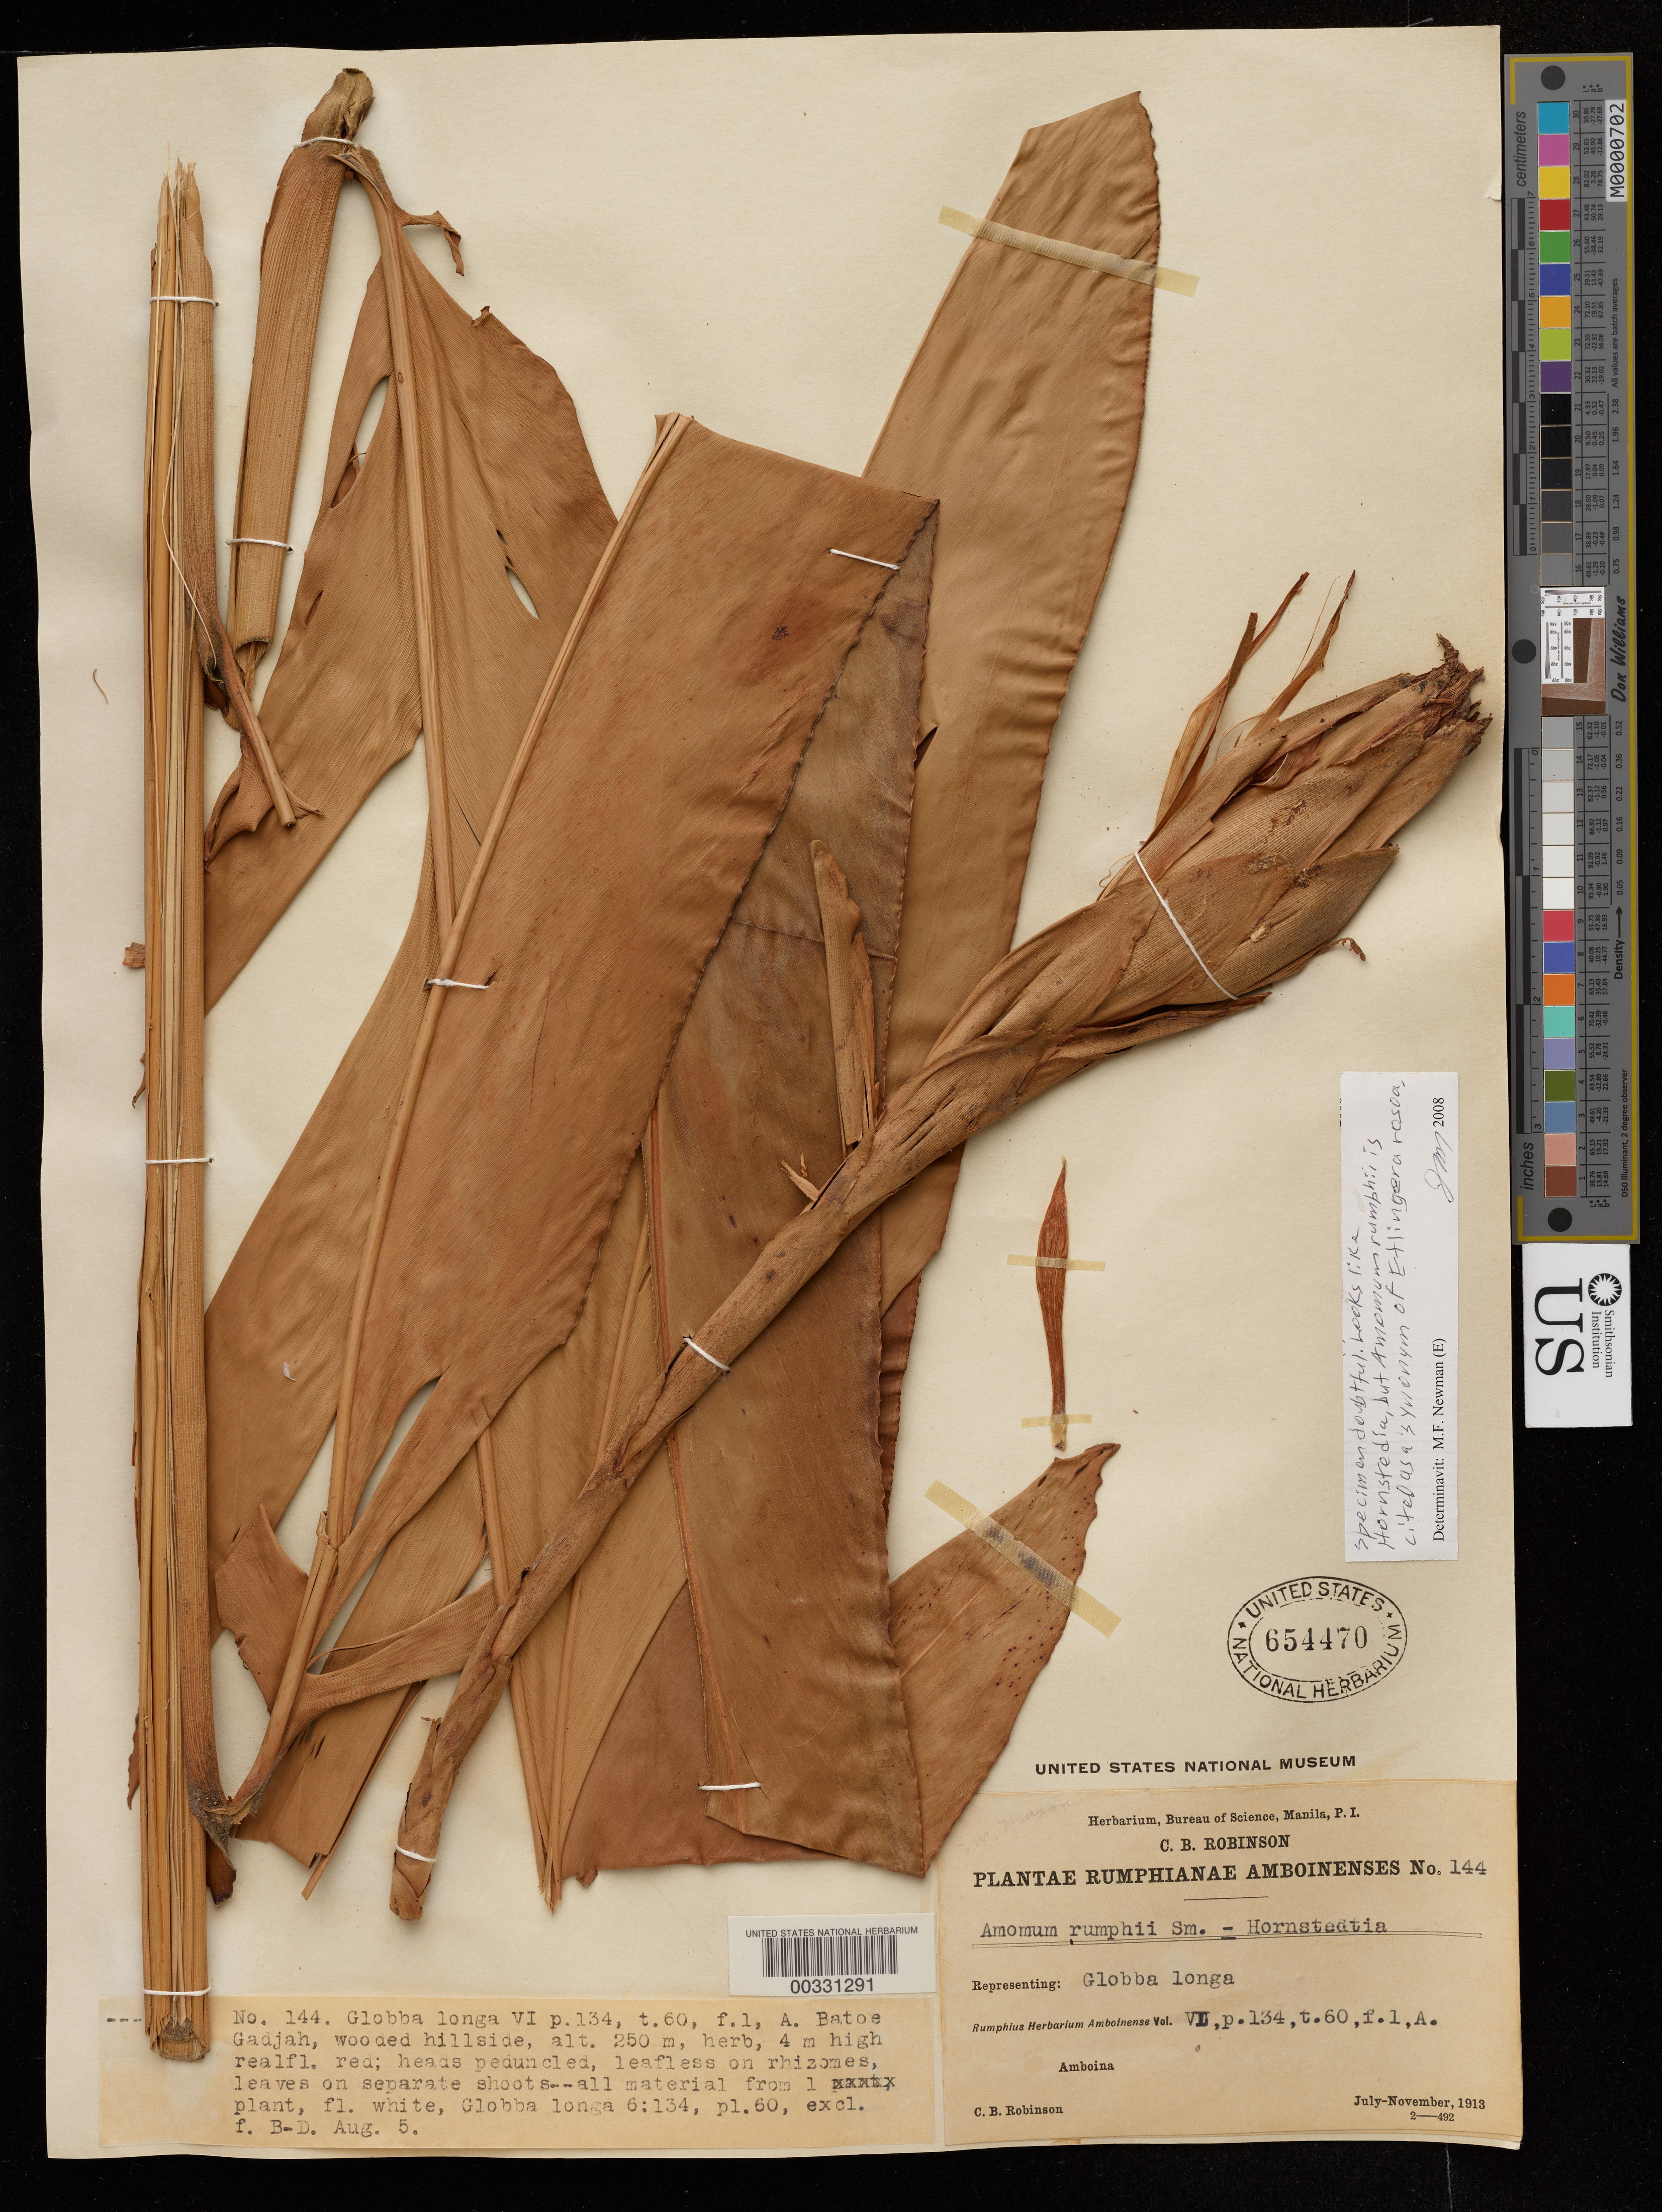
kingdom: Plantae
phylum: Tracheophyta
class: Liliopsida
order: Zingiberales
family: Zingiberaceae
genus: Amomum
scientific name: Amomum rumphii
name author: Small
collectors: C. Robinson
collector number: Pra 144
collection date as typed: Jul 1913 to -- Nov 1913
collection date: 1913-07/1913-11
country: Indonesia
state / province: Maluku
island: Amboina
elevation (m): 250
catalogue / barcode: US 654470